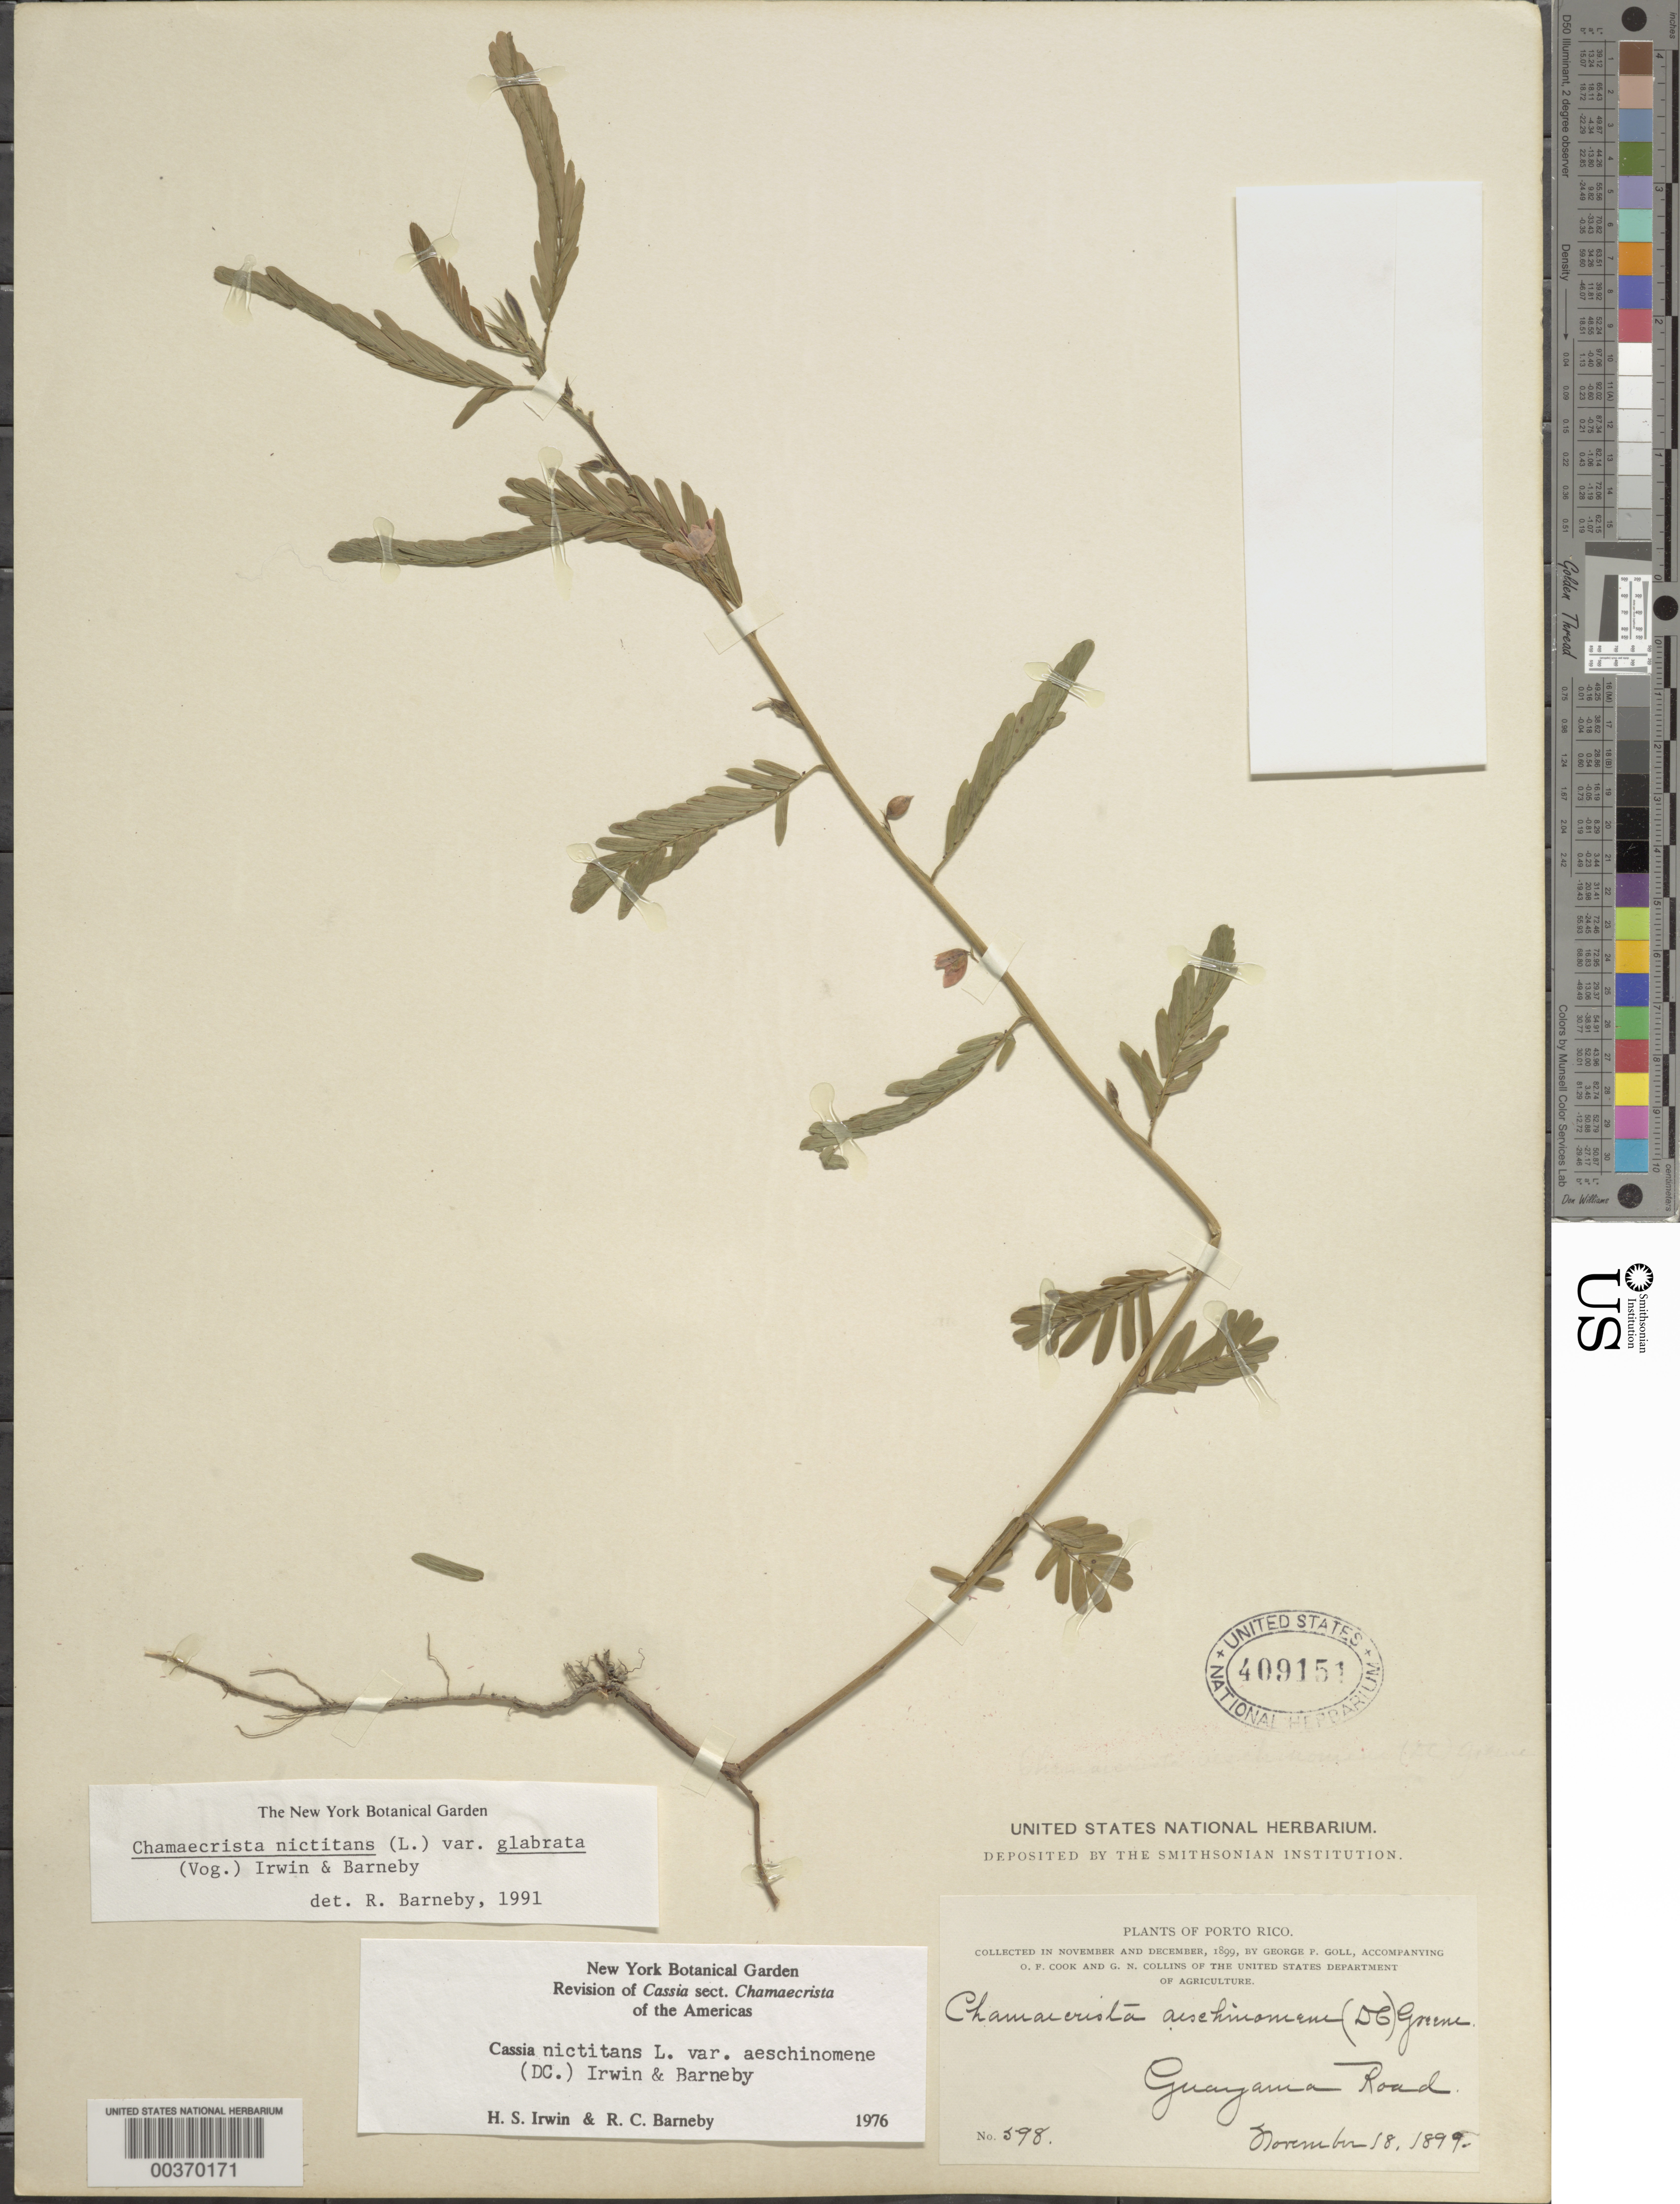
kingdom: Plantae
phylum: Tracheophyta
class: Magnoliopsida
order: Fabales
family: Fabaceae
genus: Chamaecrista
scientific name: Chamaecrista nictitans var. glabrata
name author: (Vogel) H.S. Irwin & Barneby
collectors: G. Goll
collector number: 598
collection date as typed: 18 Nov 1899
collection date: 1899-11-18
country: Puerto Rico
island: Puerto Rico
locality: Guayama road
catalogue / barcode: US 409151